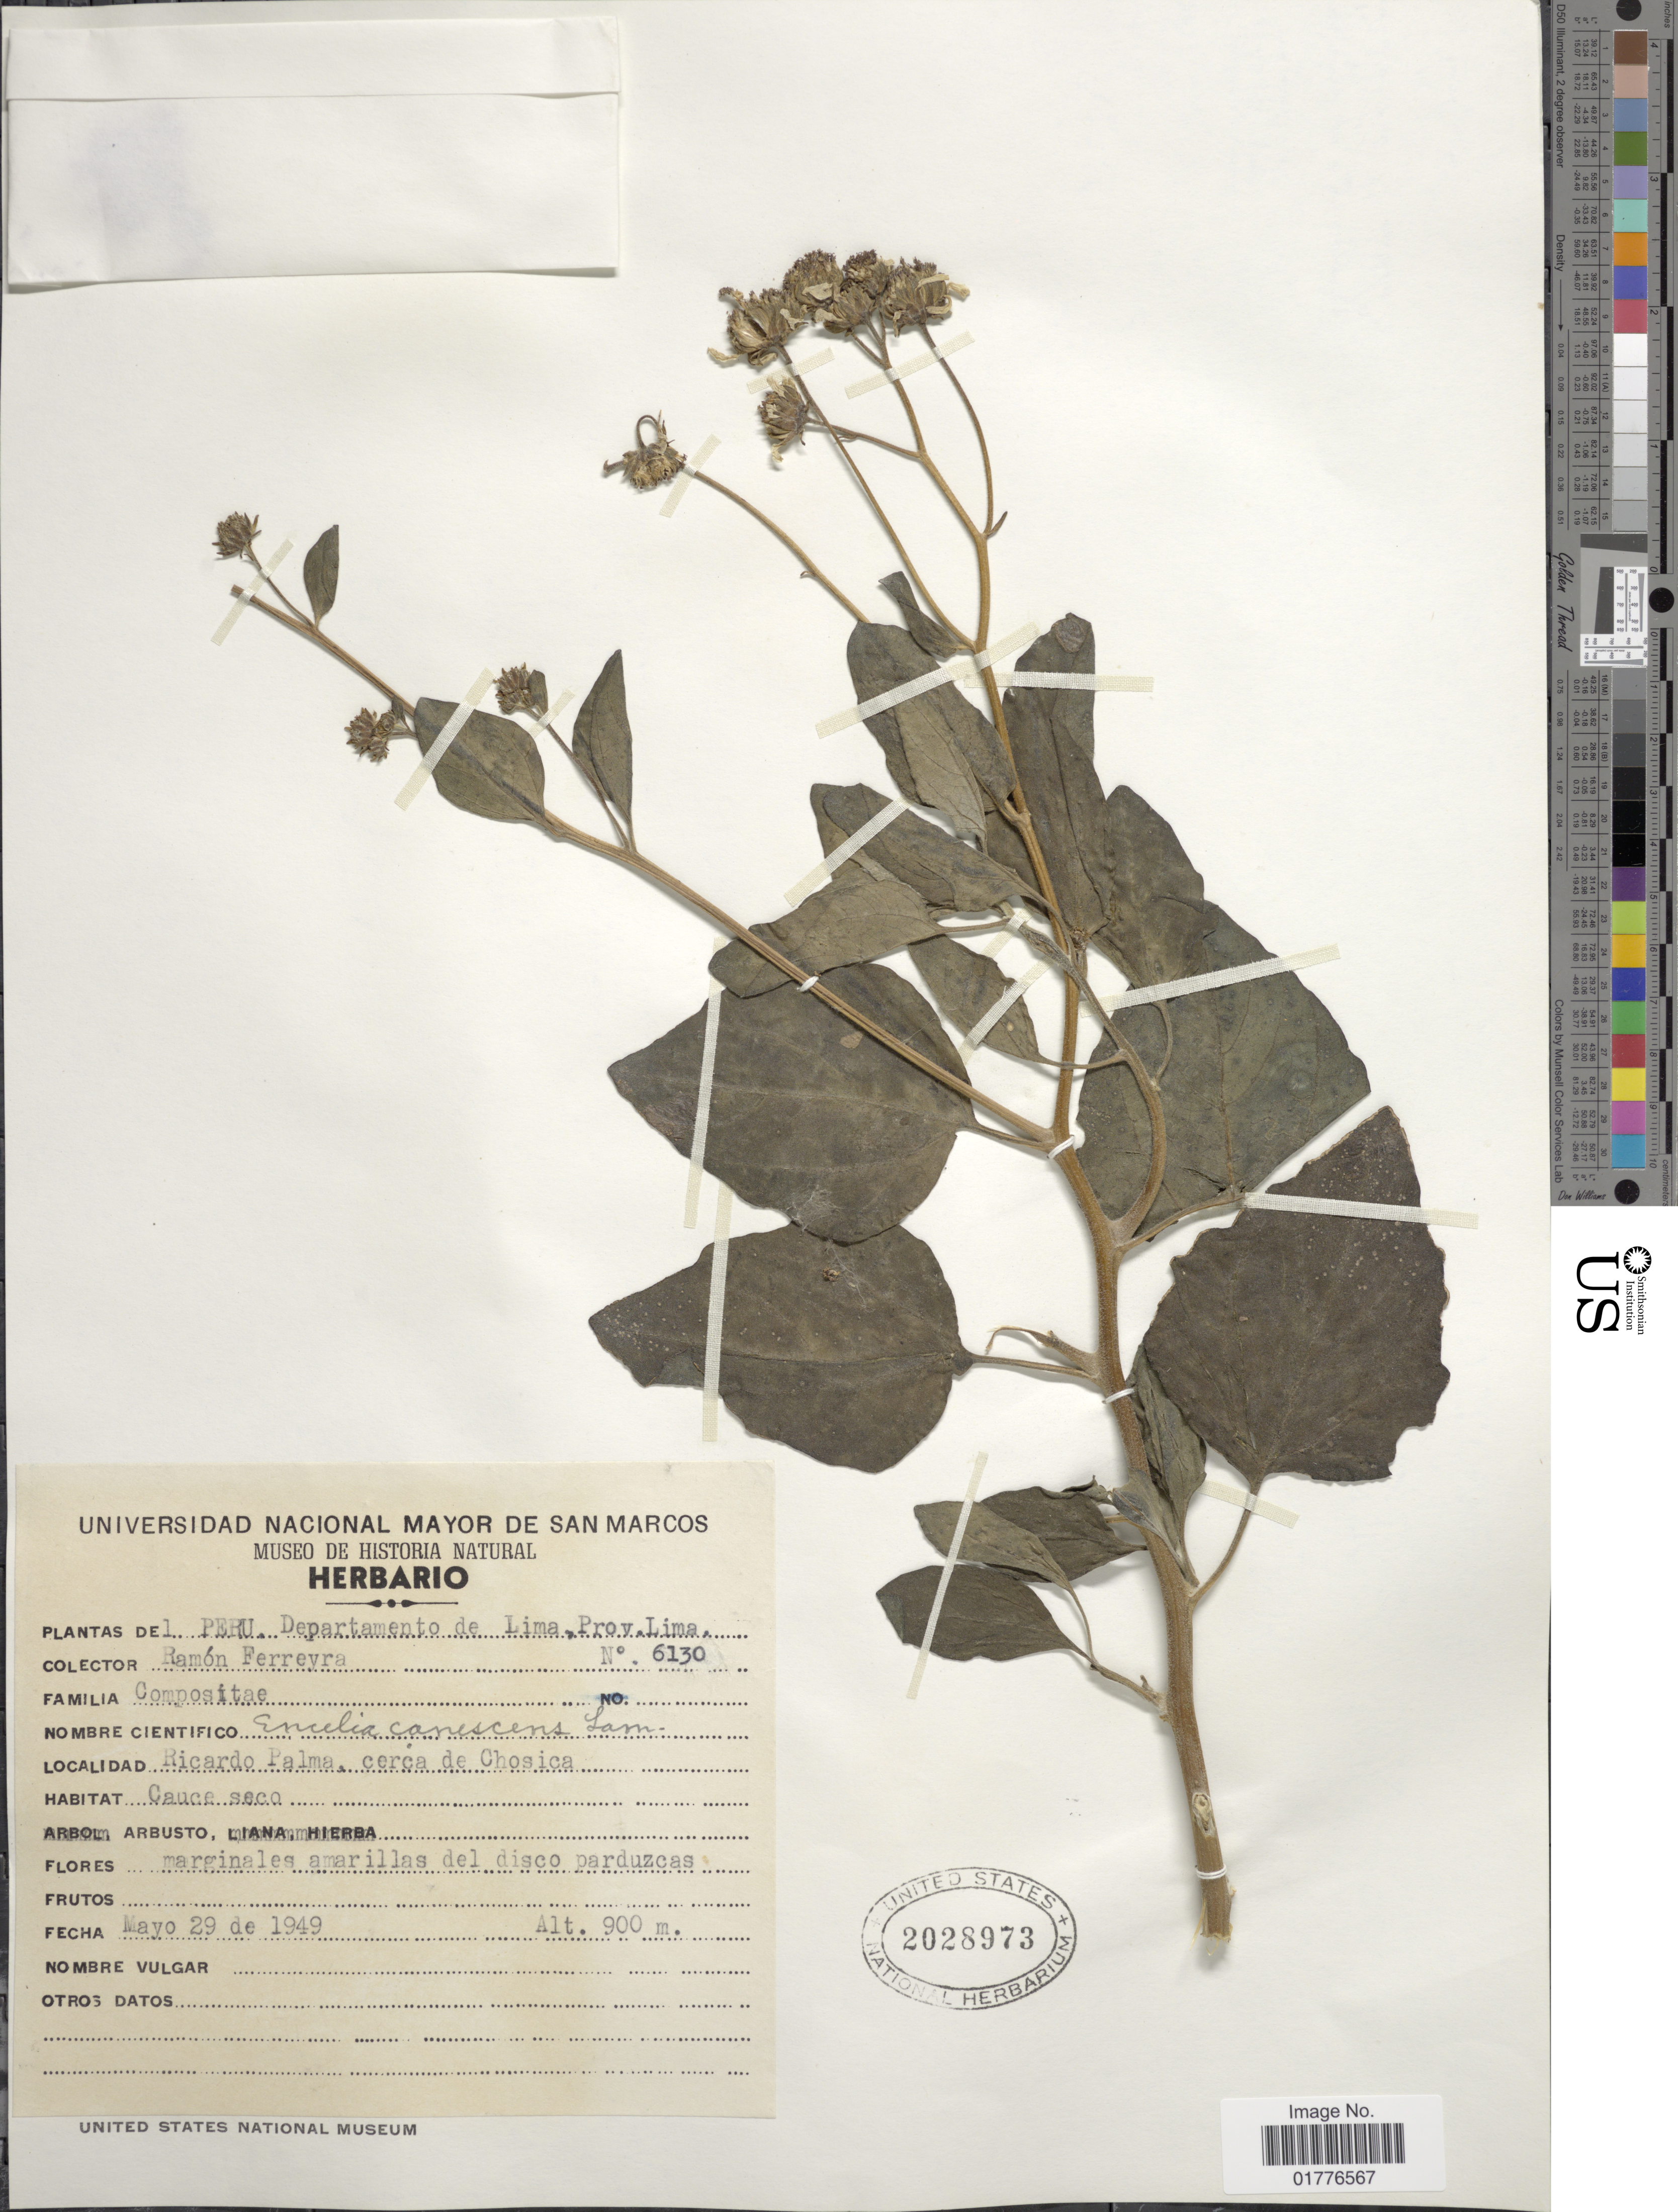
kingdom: Plantae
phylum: Tracheophyta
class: Magnoliopsida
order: Asterales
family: Asteraceae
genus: Encelia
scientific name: Encelia canescens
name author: Lam.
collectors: R. A. Ferreyra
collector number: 6130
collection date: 1949-05-29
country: Peru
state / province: Lima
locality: Prov. Lima. Ricardo Palma, cerca de Chosica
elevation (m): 900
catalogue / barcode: US 2028973